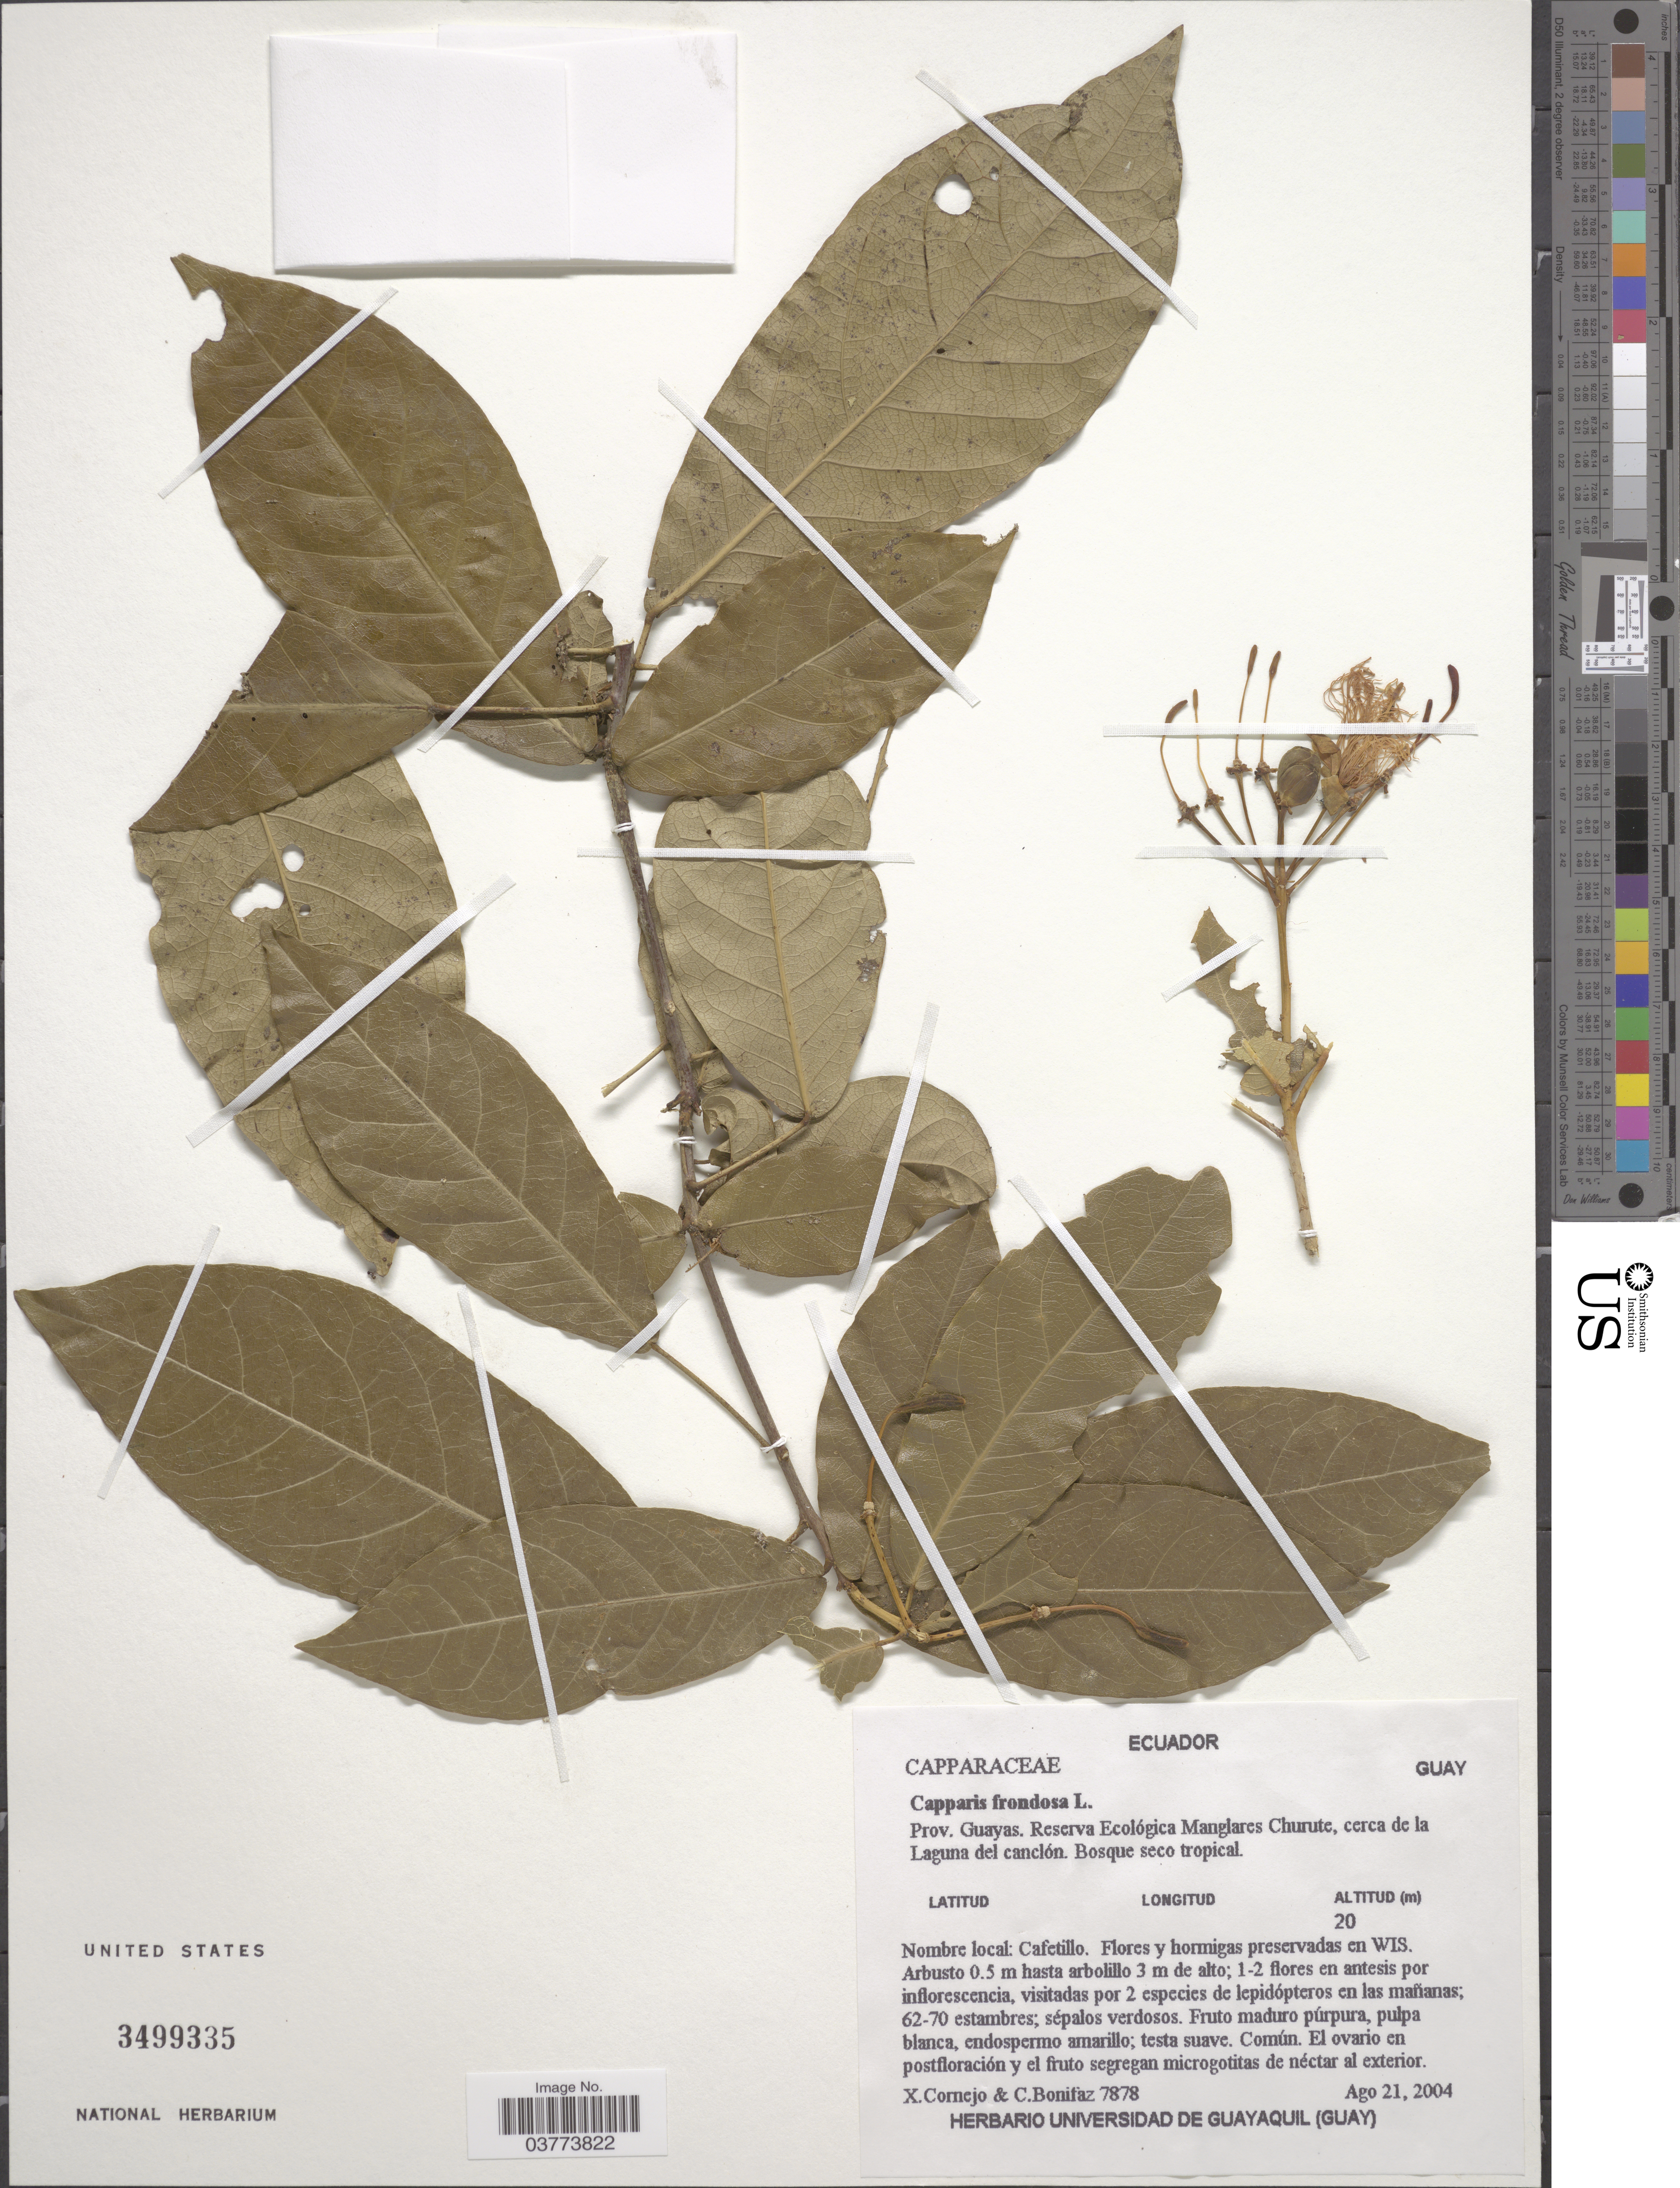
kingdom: Plantae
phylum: Tracheophyta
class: Magnoliopsida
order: Brassicales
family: Capparaceae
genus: Cynophalla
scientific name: Cynophalla flexuosa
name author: (L.) J. Presl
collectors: X. F. Cornejo & C. Bonifaz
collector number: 7878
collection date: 2004-08-21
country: Ecuador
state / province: Guayas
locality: Reserva Ecológica Manglares Churute, cerca de la Laguna del canclón. Bosque seco tropical.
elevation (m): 20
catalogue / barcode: US 3499335